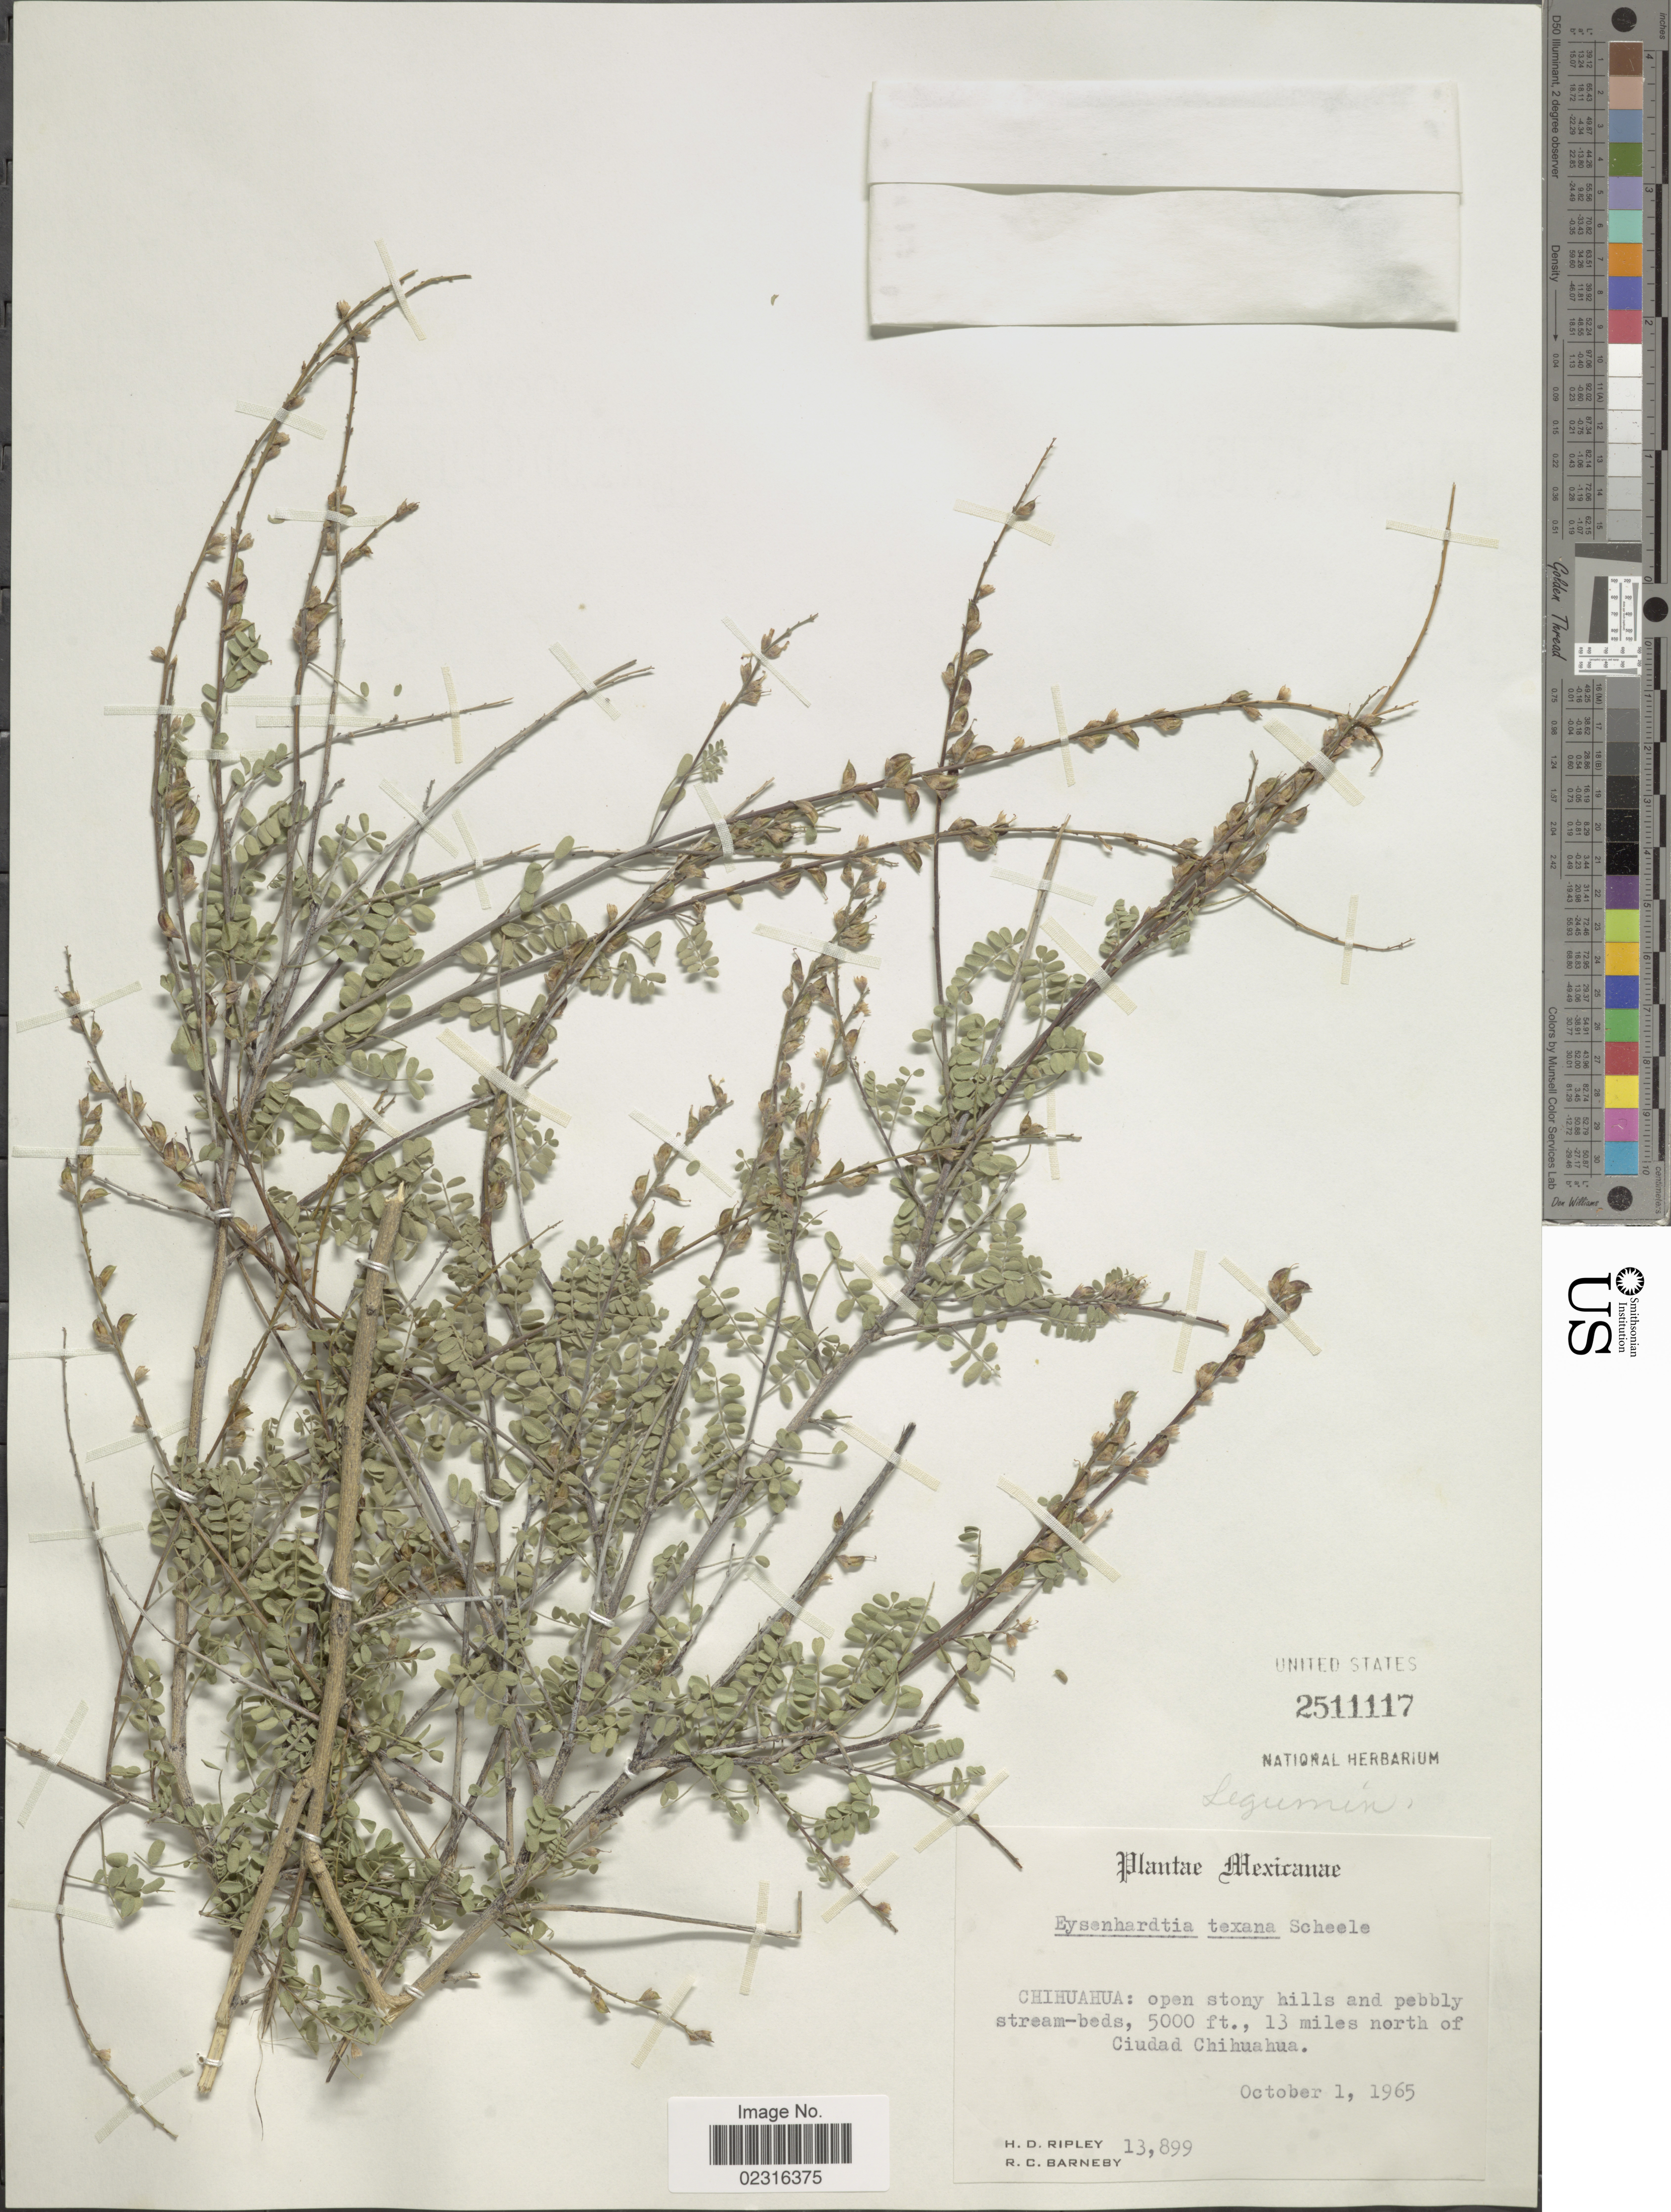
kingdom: Plantae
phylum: Tracheophyta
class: Magnoliopsida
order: Fabales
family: Fabaceae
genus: Eysenhardtia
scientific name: Eysenhardtia texana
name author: Scheele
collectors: H. Ripley & R. C. Barneby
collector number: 13899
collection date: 1965-10-01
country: Mexico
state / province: Chihuahua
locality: Ope stony hills and pebbly stream-beds, 13 miles north of Ciudad Chihuahua.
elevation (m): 1524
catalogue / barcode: US 2511117